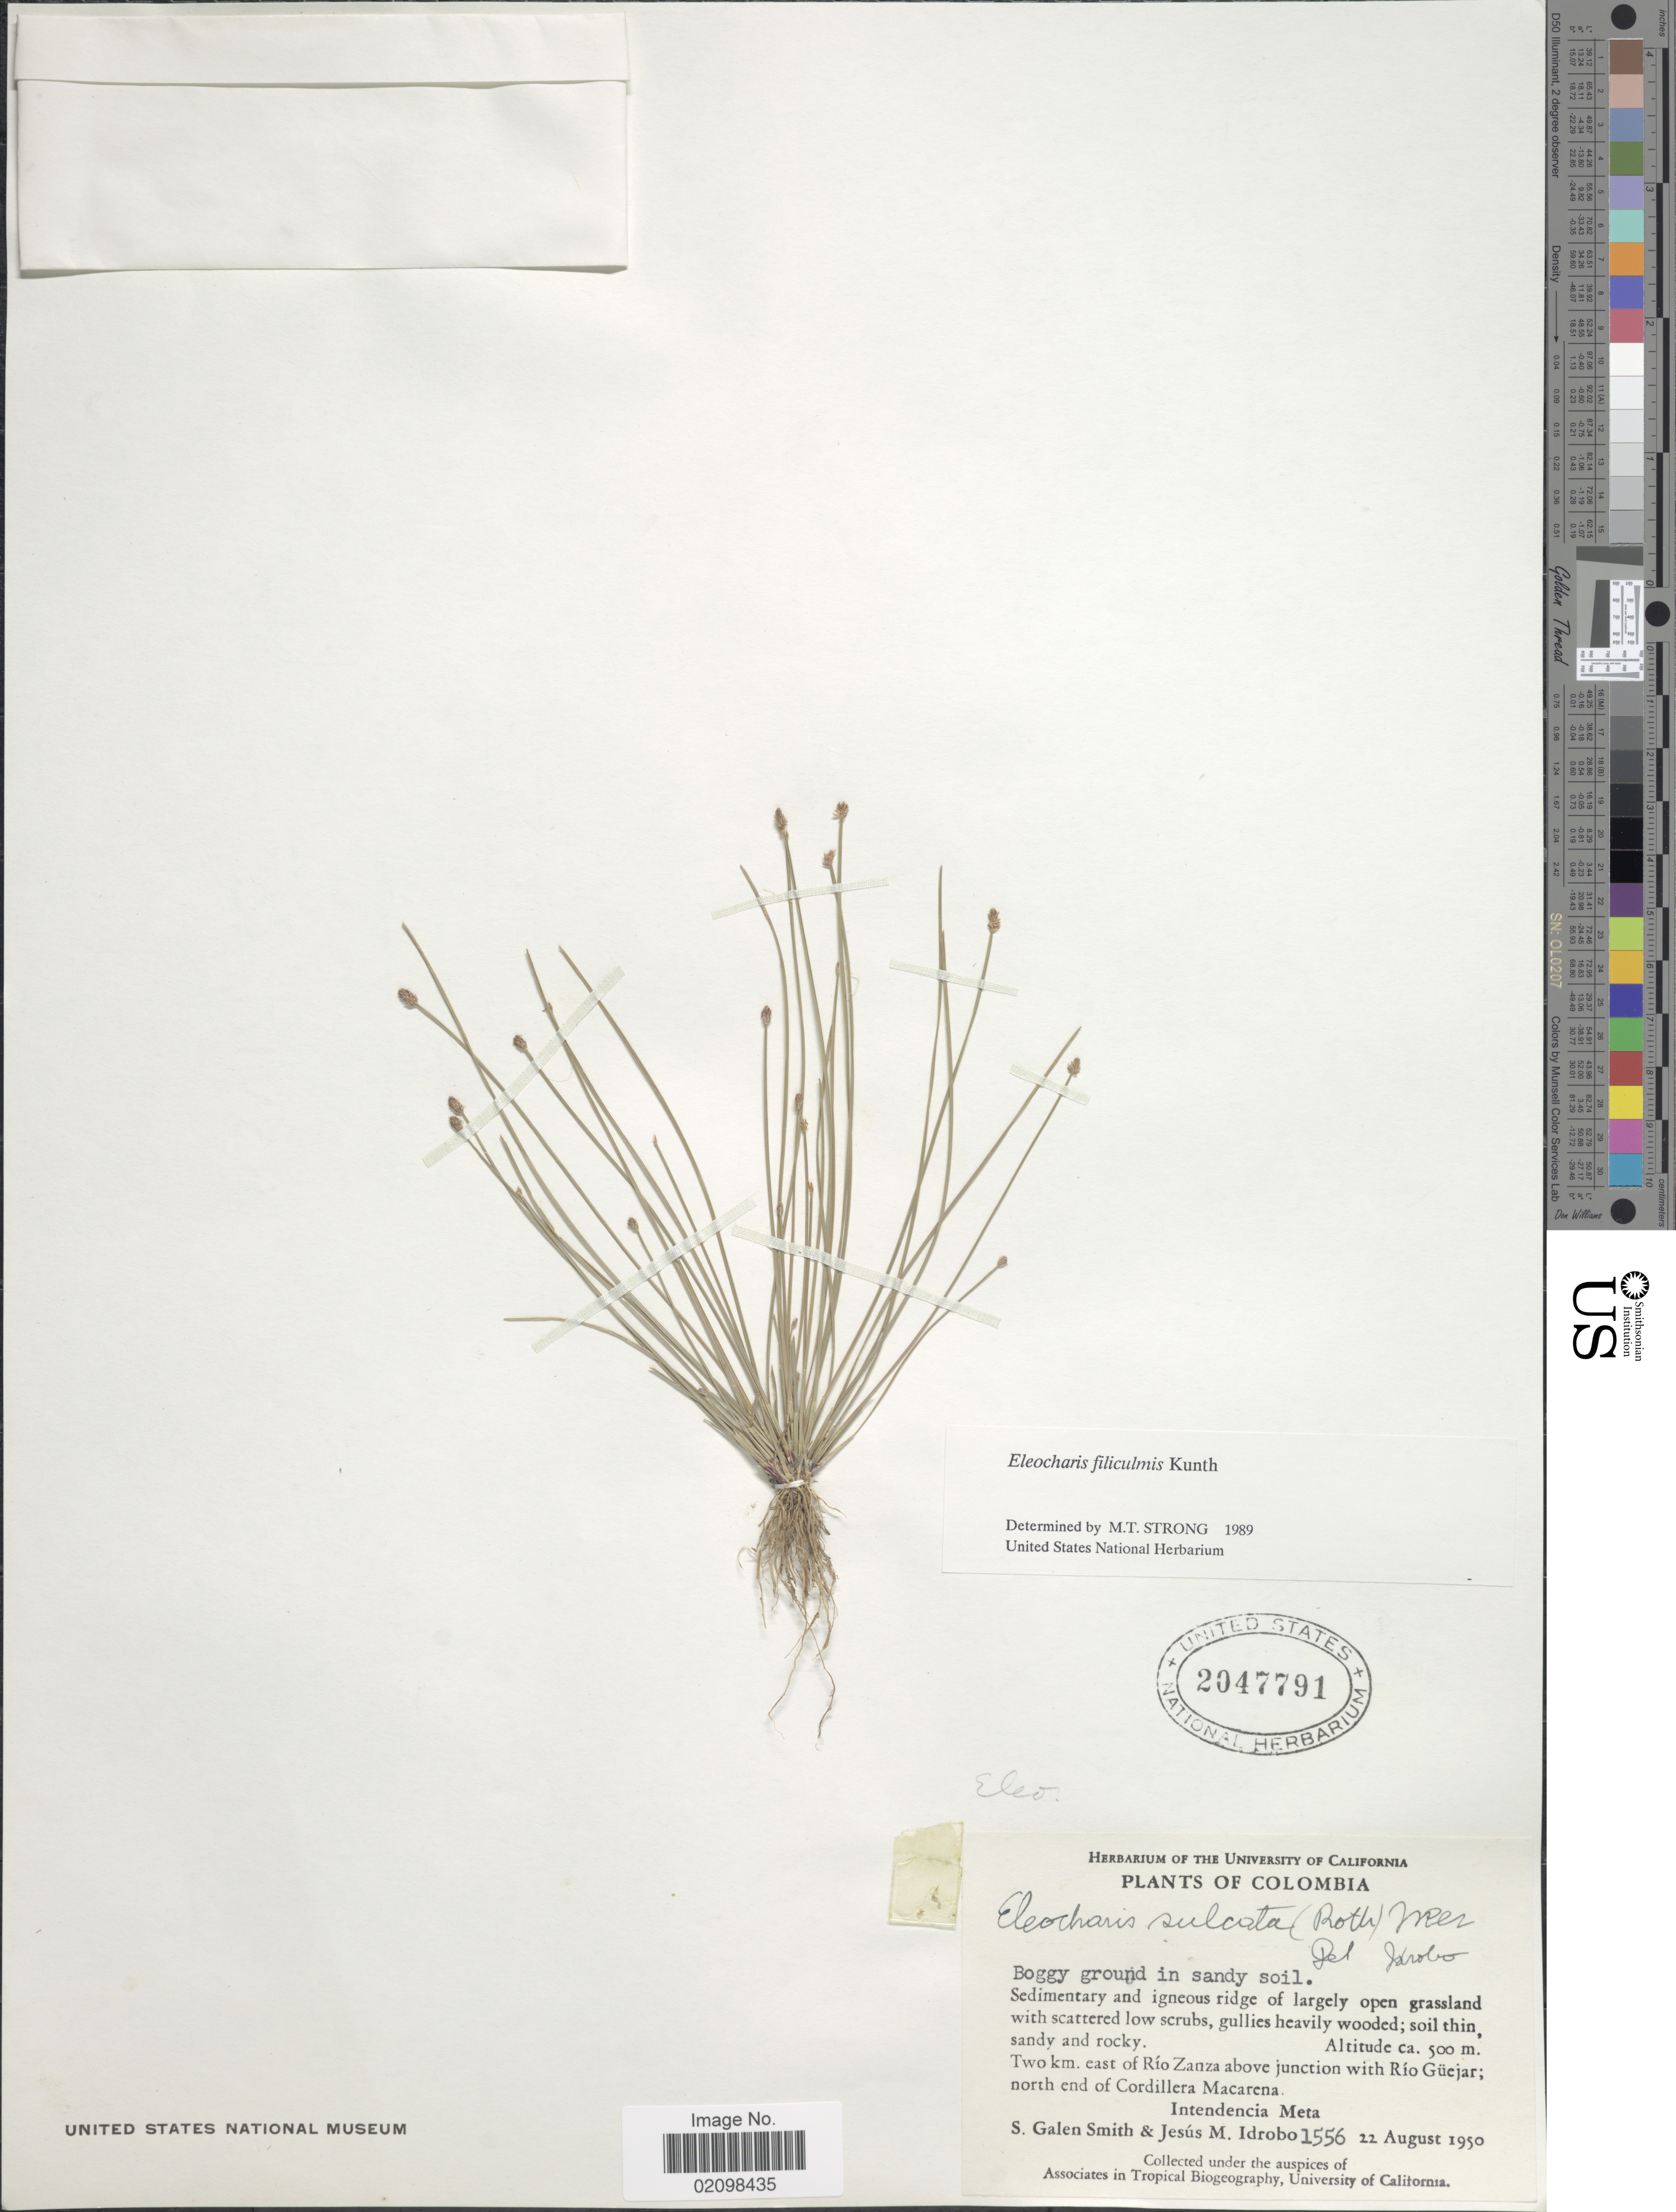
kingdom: Plantae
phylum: Tracheophyta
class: Liliopsida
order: Poales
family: Cyperaceae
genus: Eleocharis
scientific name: Eleocharis filiculmis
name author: Kunth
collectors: S. G. Smith & J. M. Idrobo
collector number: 1556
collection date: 1950-08-22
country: Colombia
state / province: Meta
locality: Two km. east of Río Zanza above junction with Río Güejar; north end of Cordillera Macarena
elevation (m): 500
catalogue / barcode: US 2047791